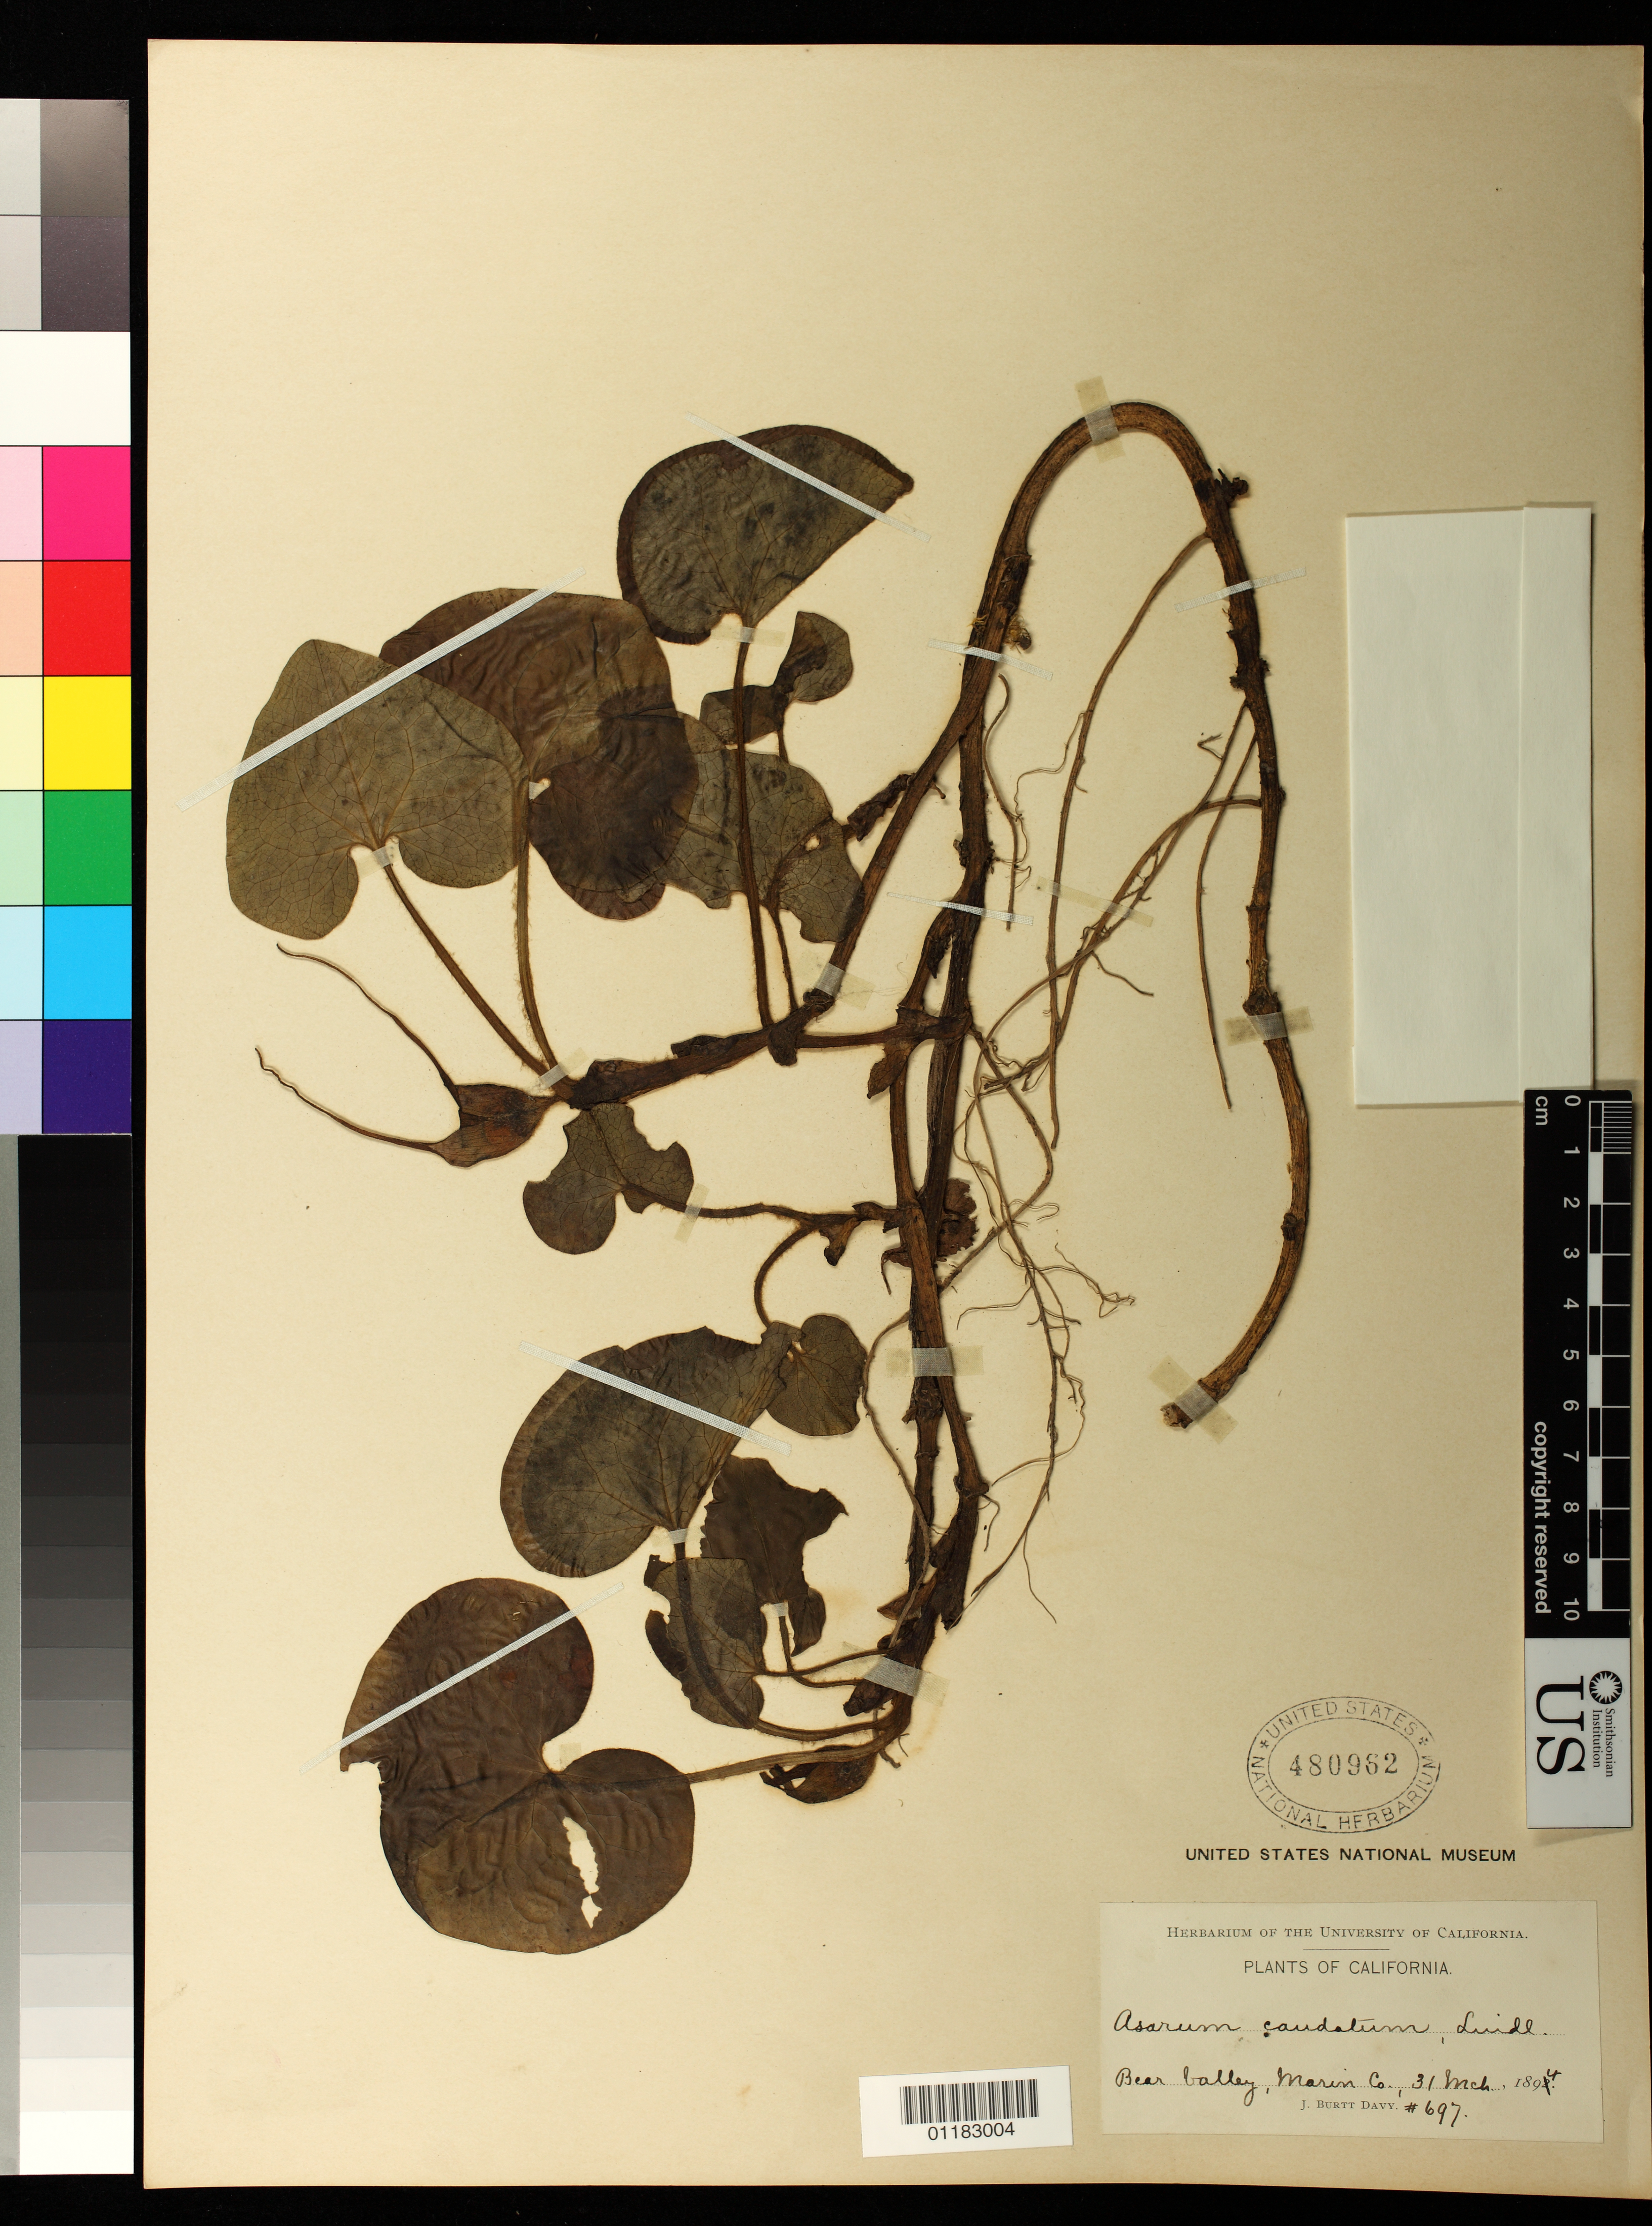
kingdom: Plantae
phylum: Tracheophyta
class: Magnoliopsida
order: Piperales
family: Aristolochiaceae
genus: Asarum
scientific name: Asarum caudatum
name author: Lindl.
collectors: J. Burtt Davy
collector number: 697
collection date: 1894-03-31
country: United States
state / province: California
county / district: Marin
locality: Bear Valley, Marin County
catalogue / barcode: US 480982